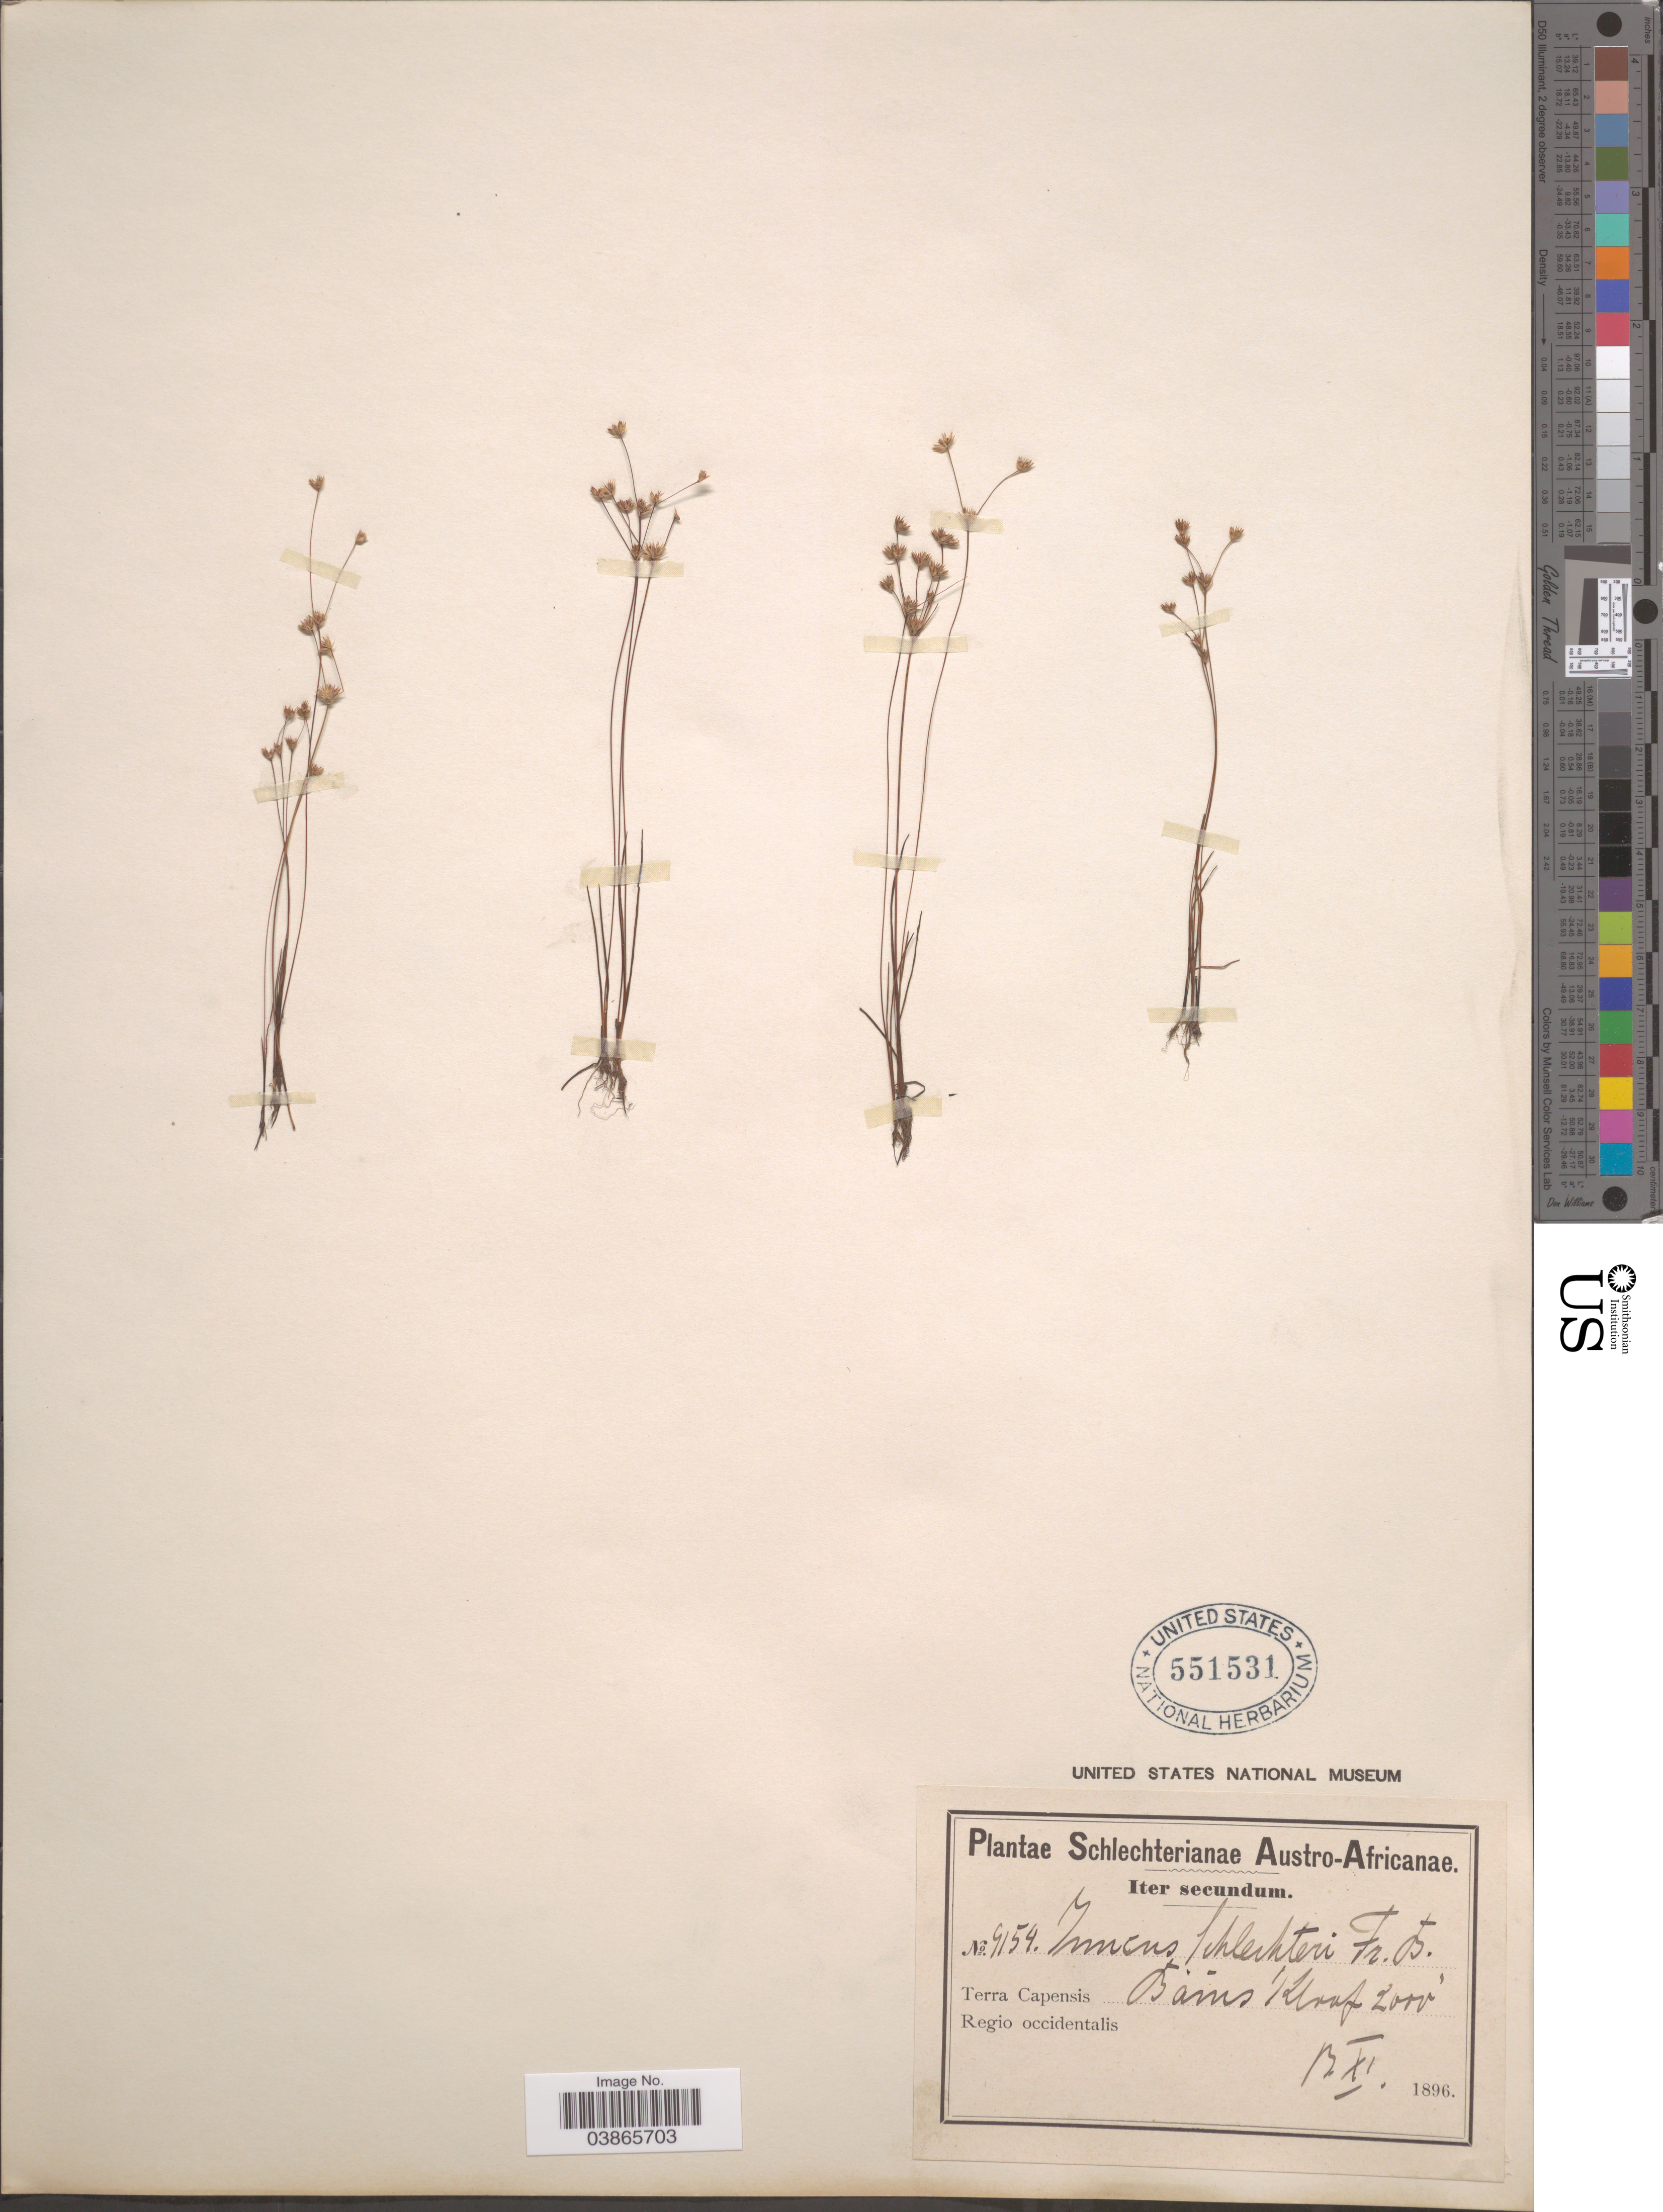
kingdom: Plantae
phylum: Tracheophyta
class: Liliopsida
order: Poales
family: Juncaceae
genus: Juncus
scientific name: Juncus schlechteri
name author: Buchenau ex Schltr.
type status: Type Collection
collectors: Schlechter, --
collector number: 9154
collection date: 1896-11-13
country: South Africa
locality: Austro-Africanae. Terra Capensis Bains Kloof. Regio occidentalis.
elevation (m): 610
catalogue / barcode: US 551531